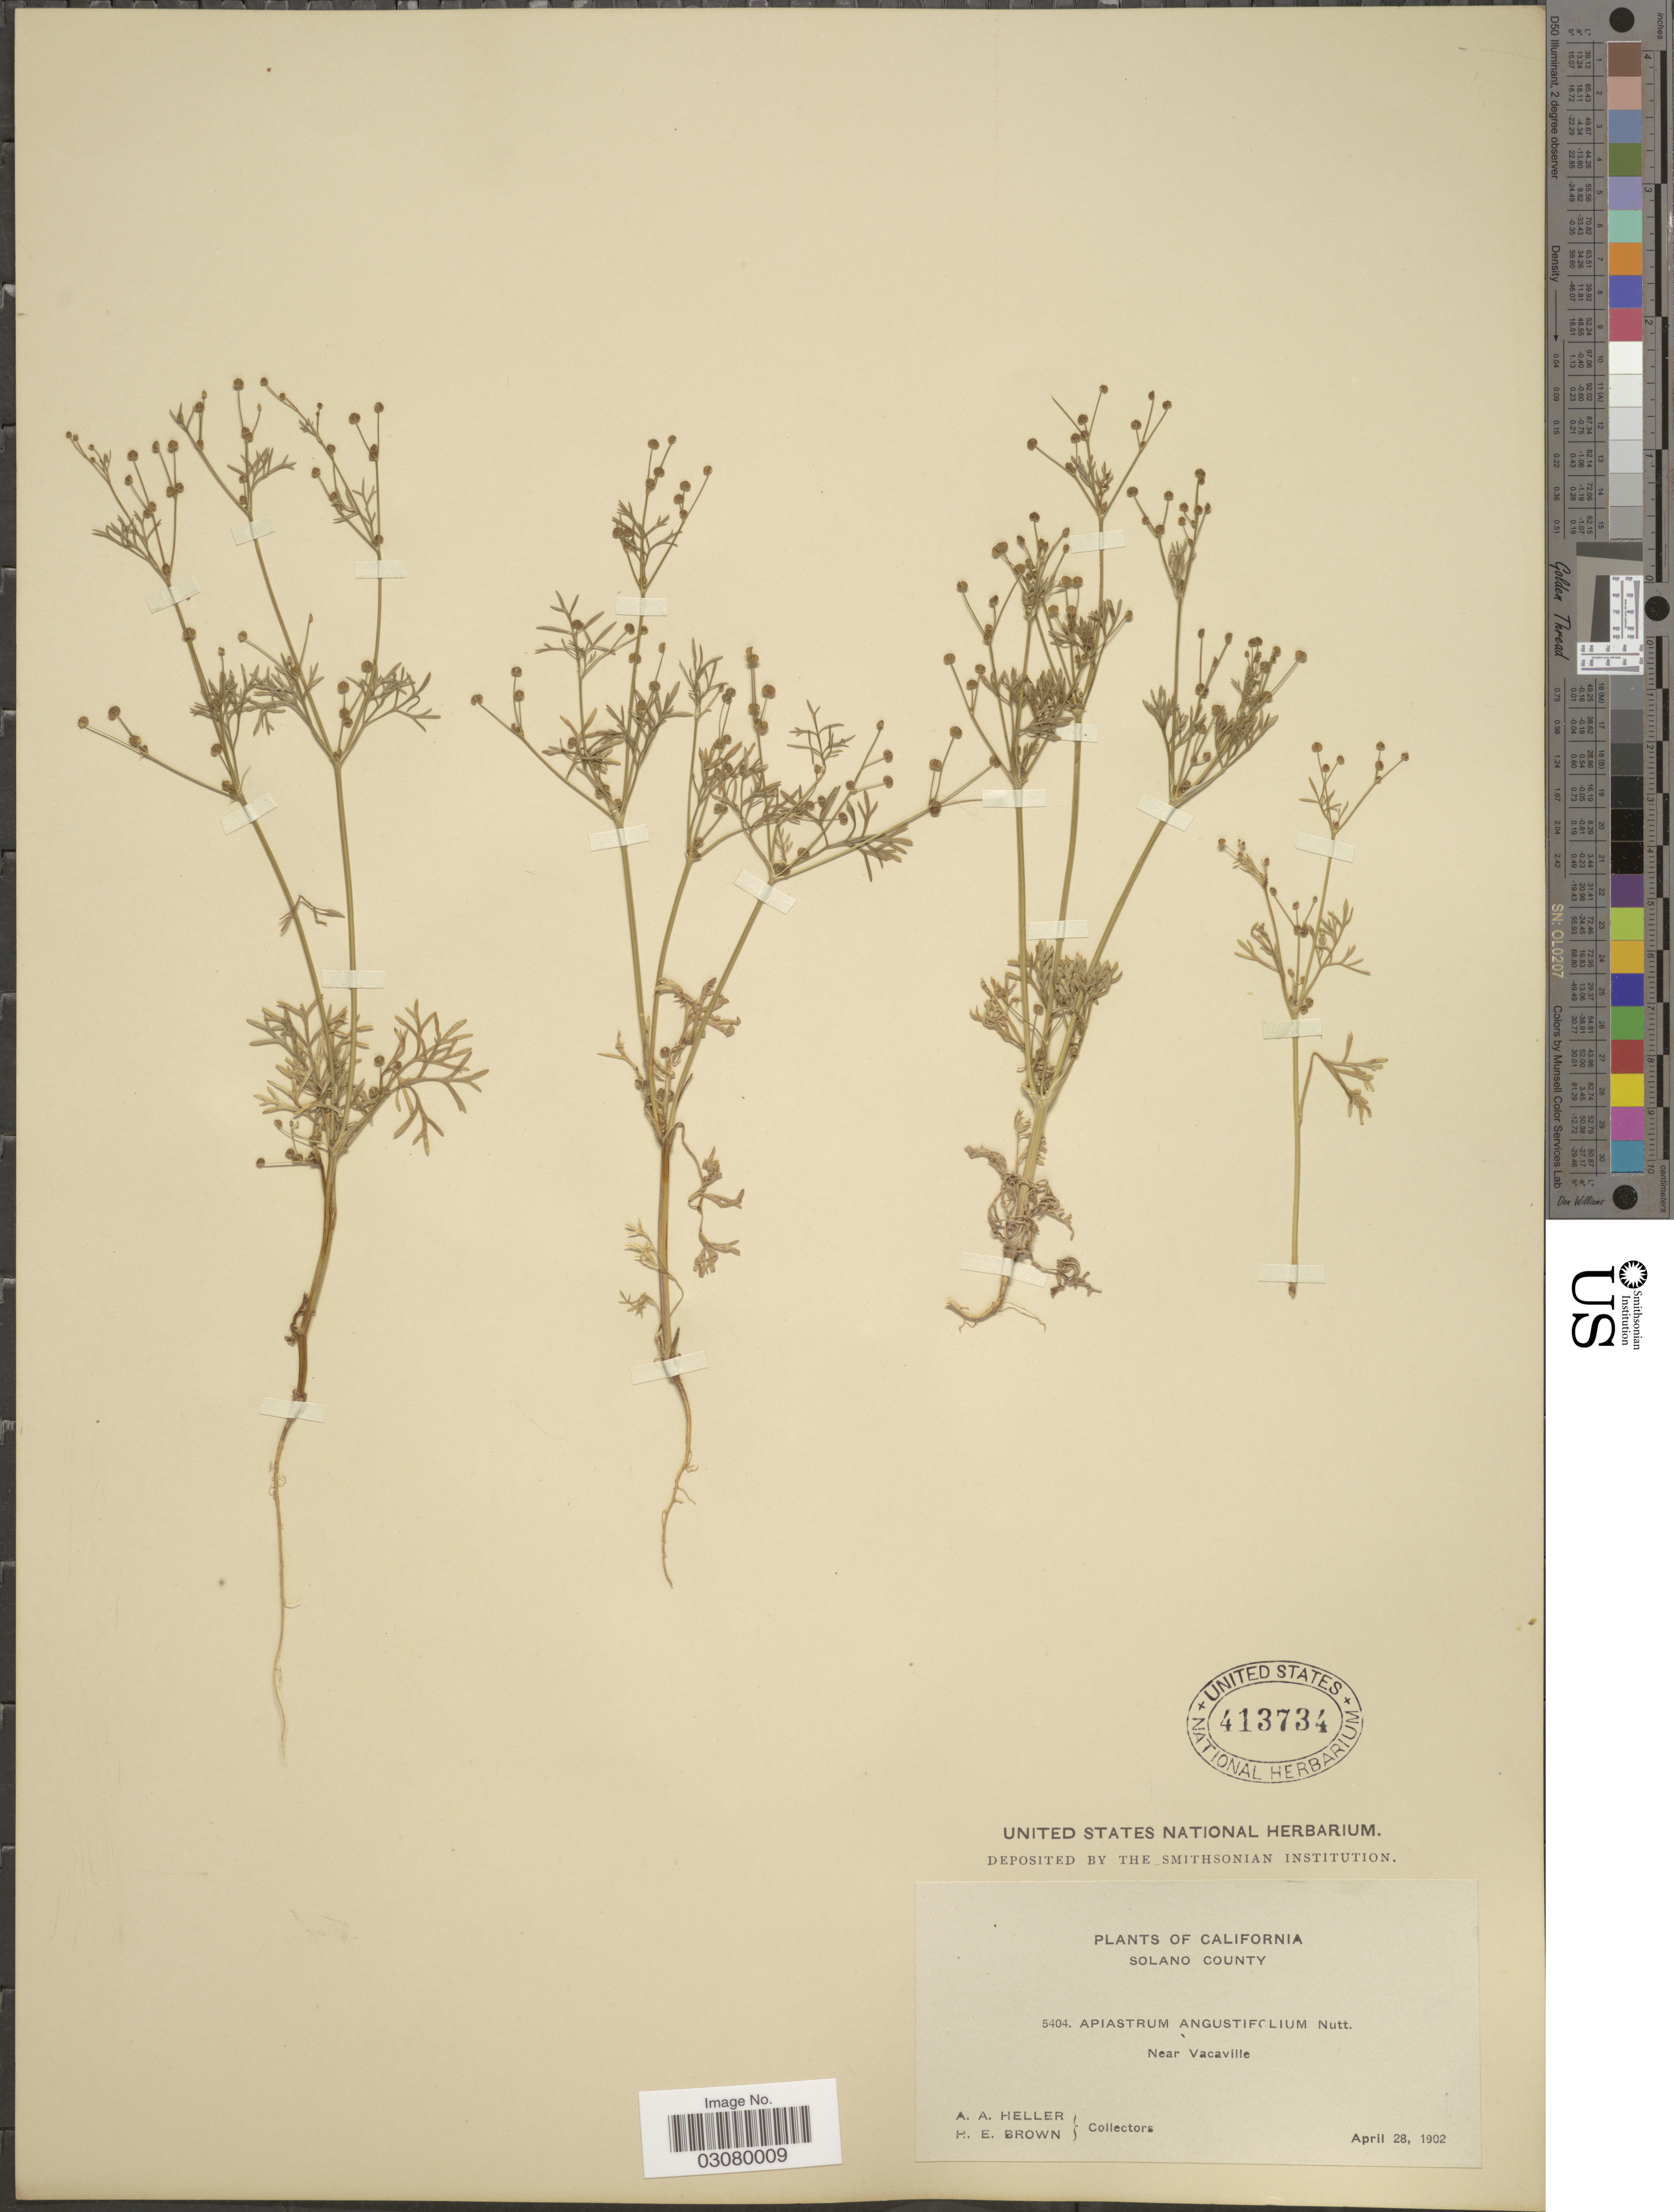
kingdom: Plantae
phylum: Tracheophyta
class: Magnoliopsida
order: Apiales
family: Apiaceae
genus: Apiastrum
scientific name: Apiastrum angustifolium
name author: Nutt.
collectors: A. A. Heller & H. E. Brown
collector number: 5404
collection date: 1902-04-28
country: United States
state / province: California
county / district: Solano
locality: Solano County. Near Vacaville.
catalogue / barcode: US 413734